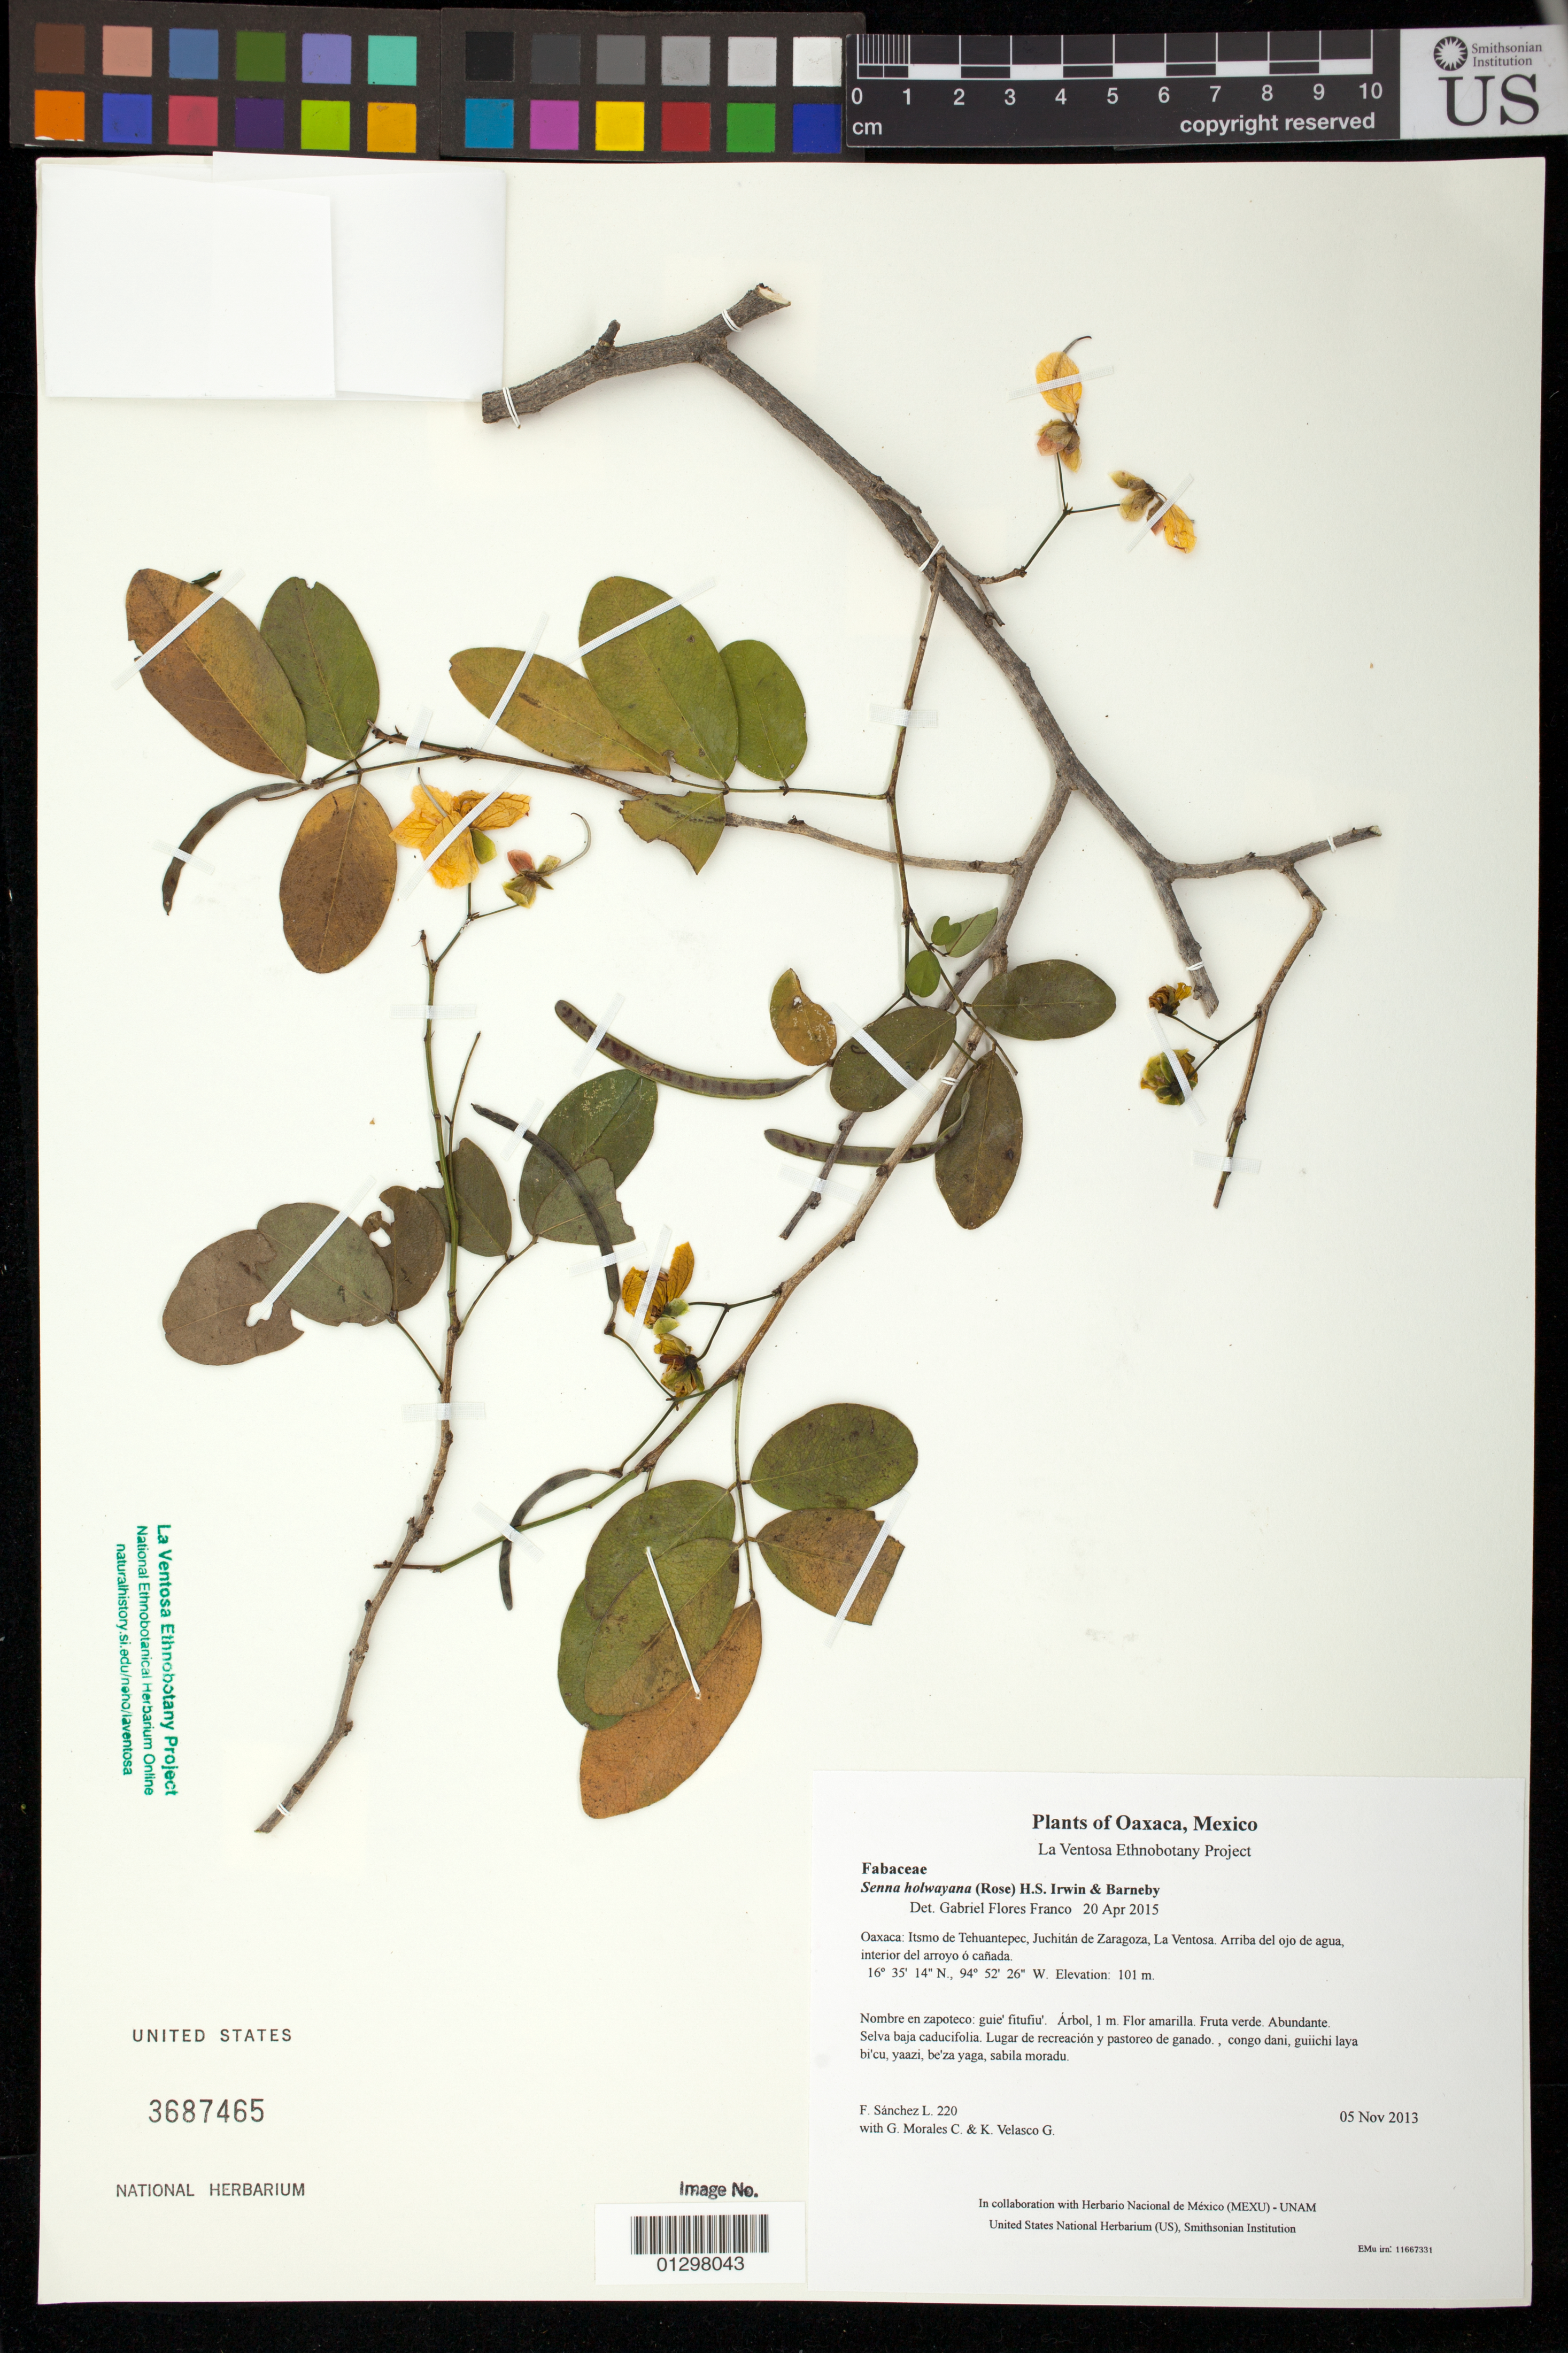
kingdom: Plantae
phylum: Tracheophyta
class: Magnoliopsida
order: Fabales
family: Fabaceae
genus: Senna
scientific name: Senna holwayana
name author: (Rose) H.S. Irwin & Barneby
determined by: Flores Franco, G.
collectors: F. Sánchez L., G. Morales C. & K. Velasco G.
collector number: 220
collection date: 2013-11-05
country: Mexico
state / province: Oaxaca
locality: Itsmo de Tehuantepec, Juchitán de Zaragoza, La Ventosa. Arriba del ojo de agua, interior del arroyo ó cañada.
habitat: Selva baja caducifolia. Lugar de recreación y pastoreo de ganado.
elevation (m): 101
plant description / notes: MEXU, SERO, US; Yaga. 1 m. Guie' naguchi. Cuaananaxhi naga'. Stale.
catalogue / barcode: US 3687465